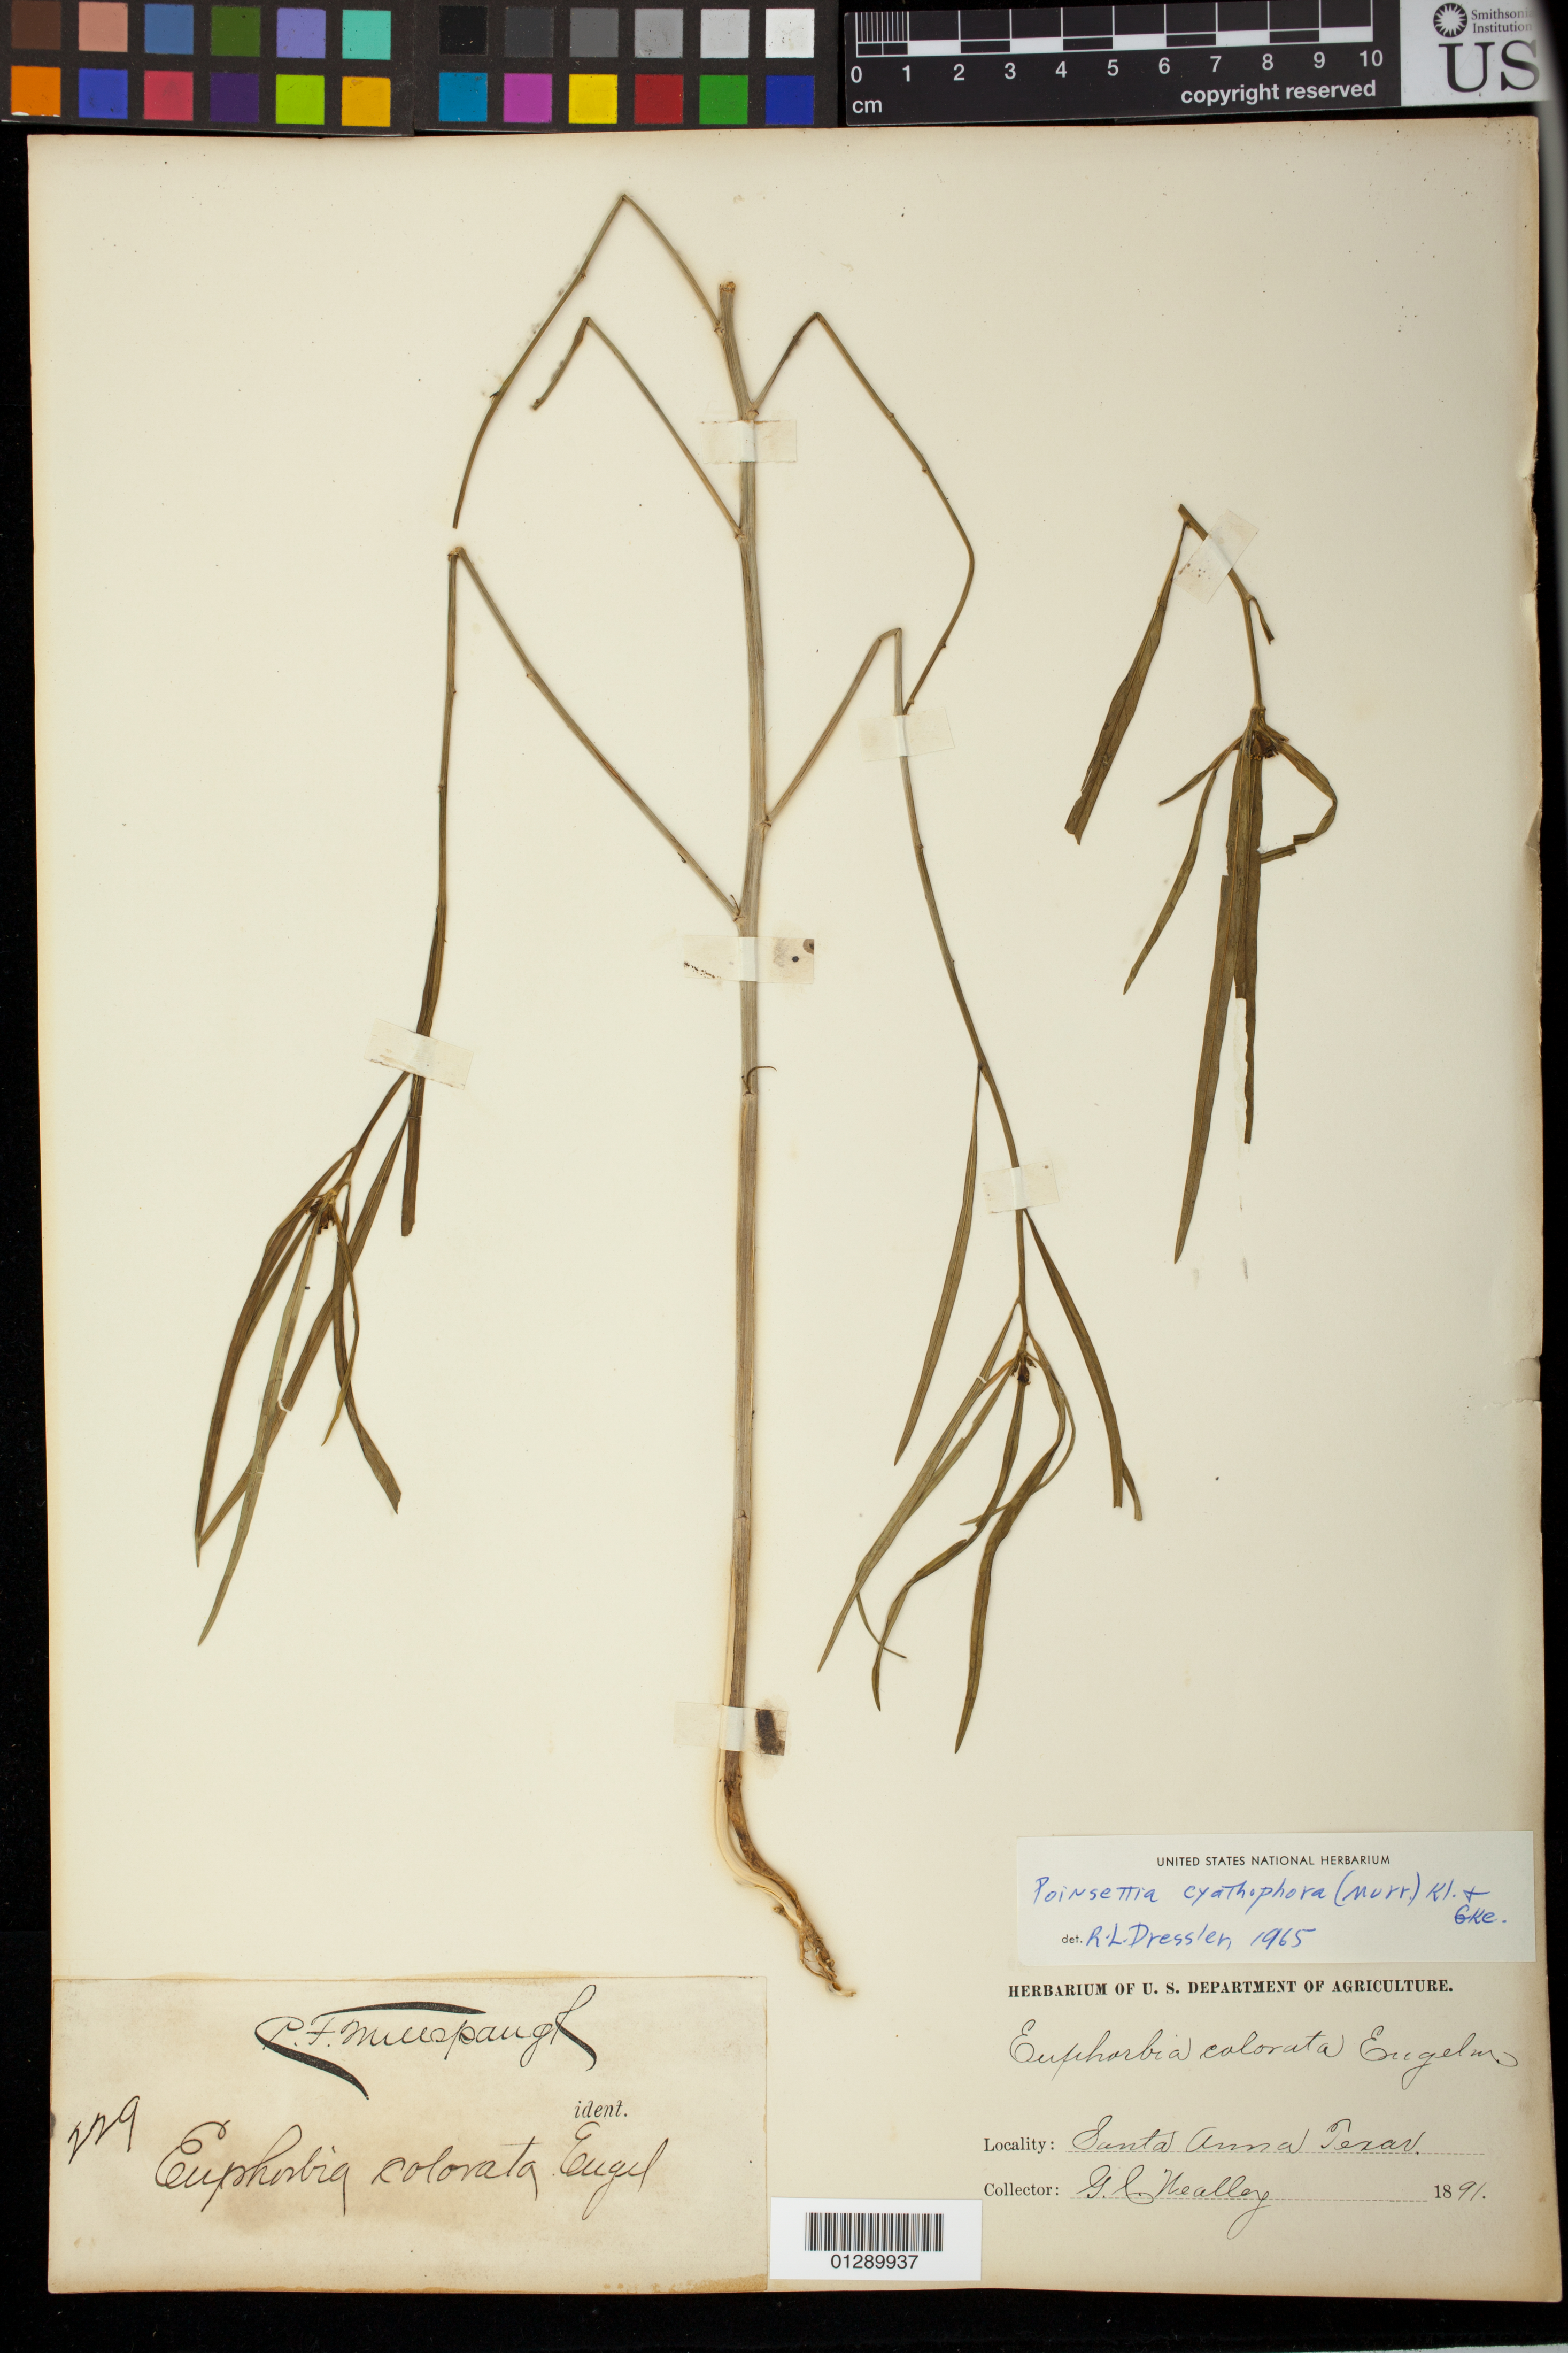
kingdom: Plantae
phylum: Tracheophyta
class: Magnoliopsida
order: Malpighiales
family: Euphorbiaceae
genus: Euphorbia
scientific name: Euphorbia heterophylla var. cyathophora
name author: (Murr.) Griseb.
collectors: G. C. Nealley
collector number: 229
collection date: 1891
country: United States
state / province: Texas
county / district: Coleman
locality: Santa Anna